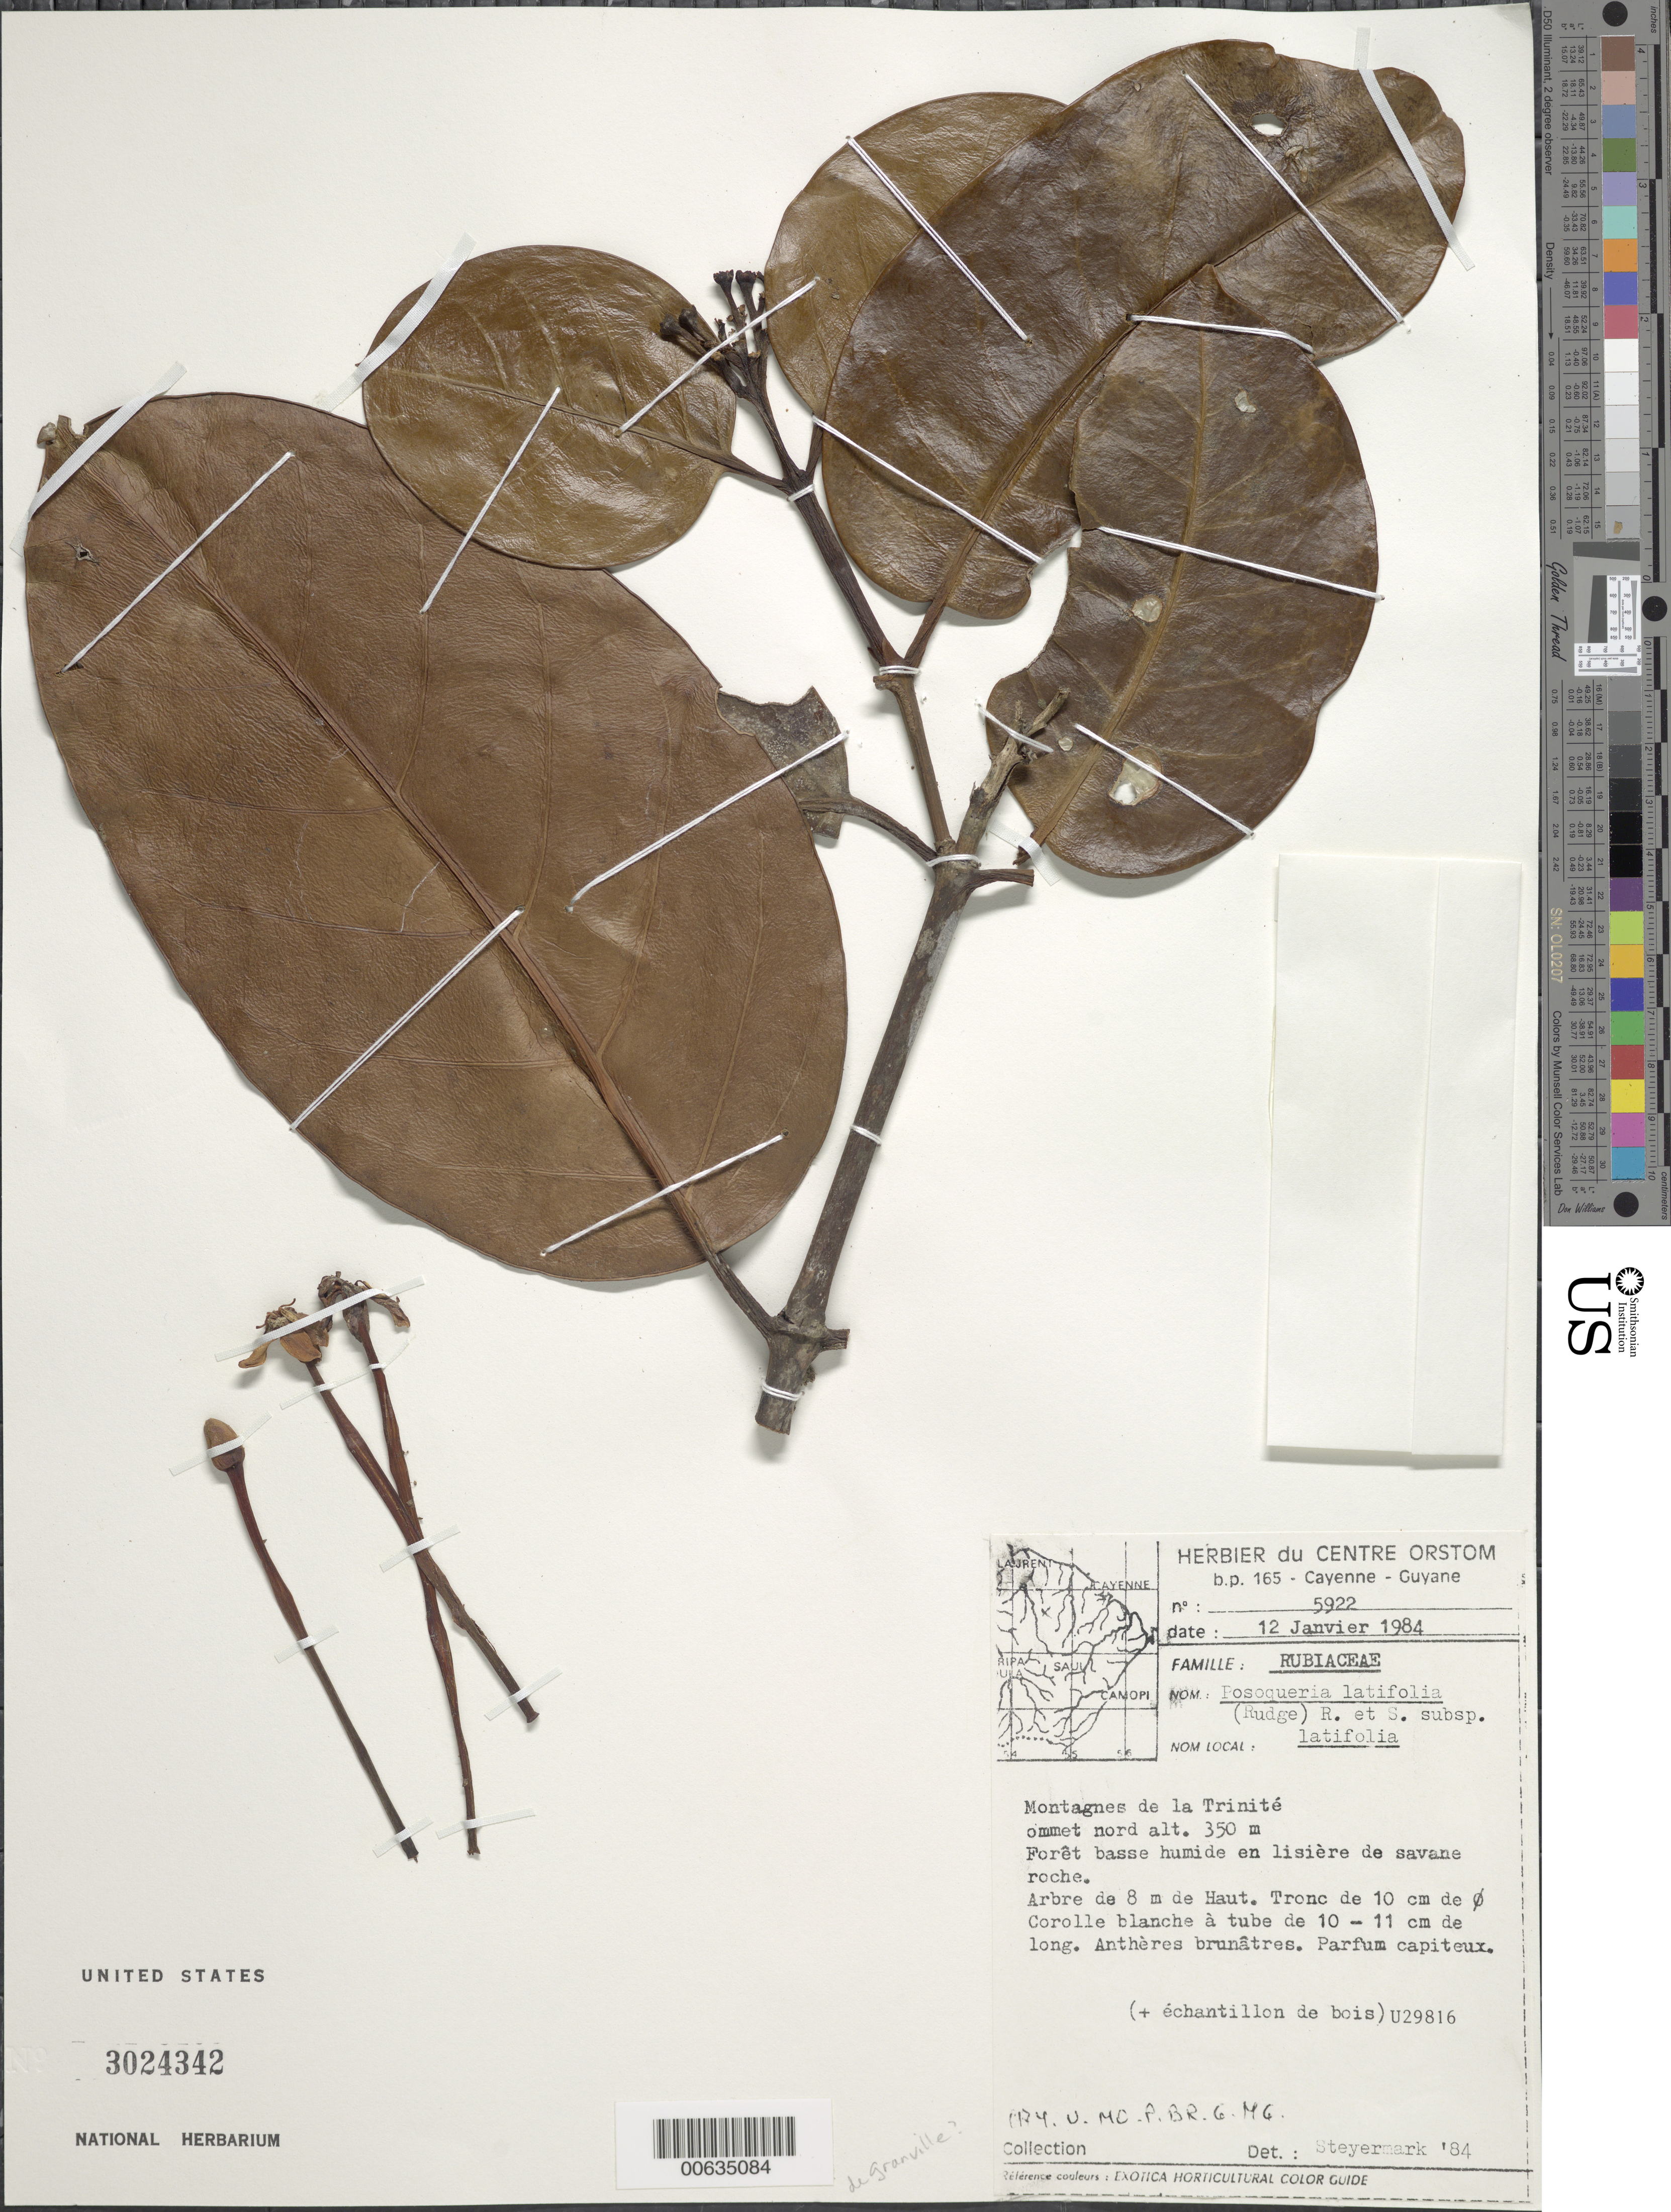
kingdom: Plantae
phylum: Tracheophyta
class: Magnoliopsida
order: Gentianales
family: Rubiaceae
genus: Posoqueria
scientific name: Posoqueria latifolia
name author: (Rudge) Roem. & Schult.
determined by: Steyermark, Julian A., (VEN)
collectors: J.-J. de Granville, C. C. Berg, M. J. Jansen-Jacobs & J. van Setten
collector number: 5922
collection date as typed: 12-Jan-84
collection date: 1984-01-12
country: French Guiana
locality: Montagnes de la Trinité, sommet Nord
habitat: Foret basse humide en lisere de savane roche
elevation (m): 350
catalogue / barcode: US 3024342